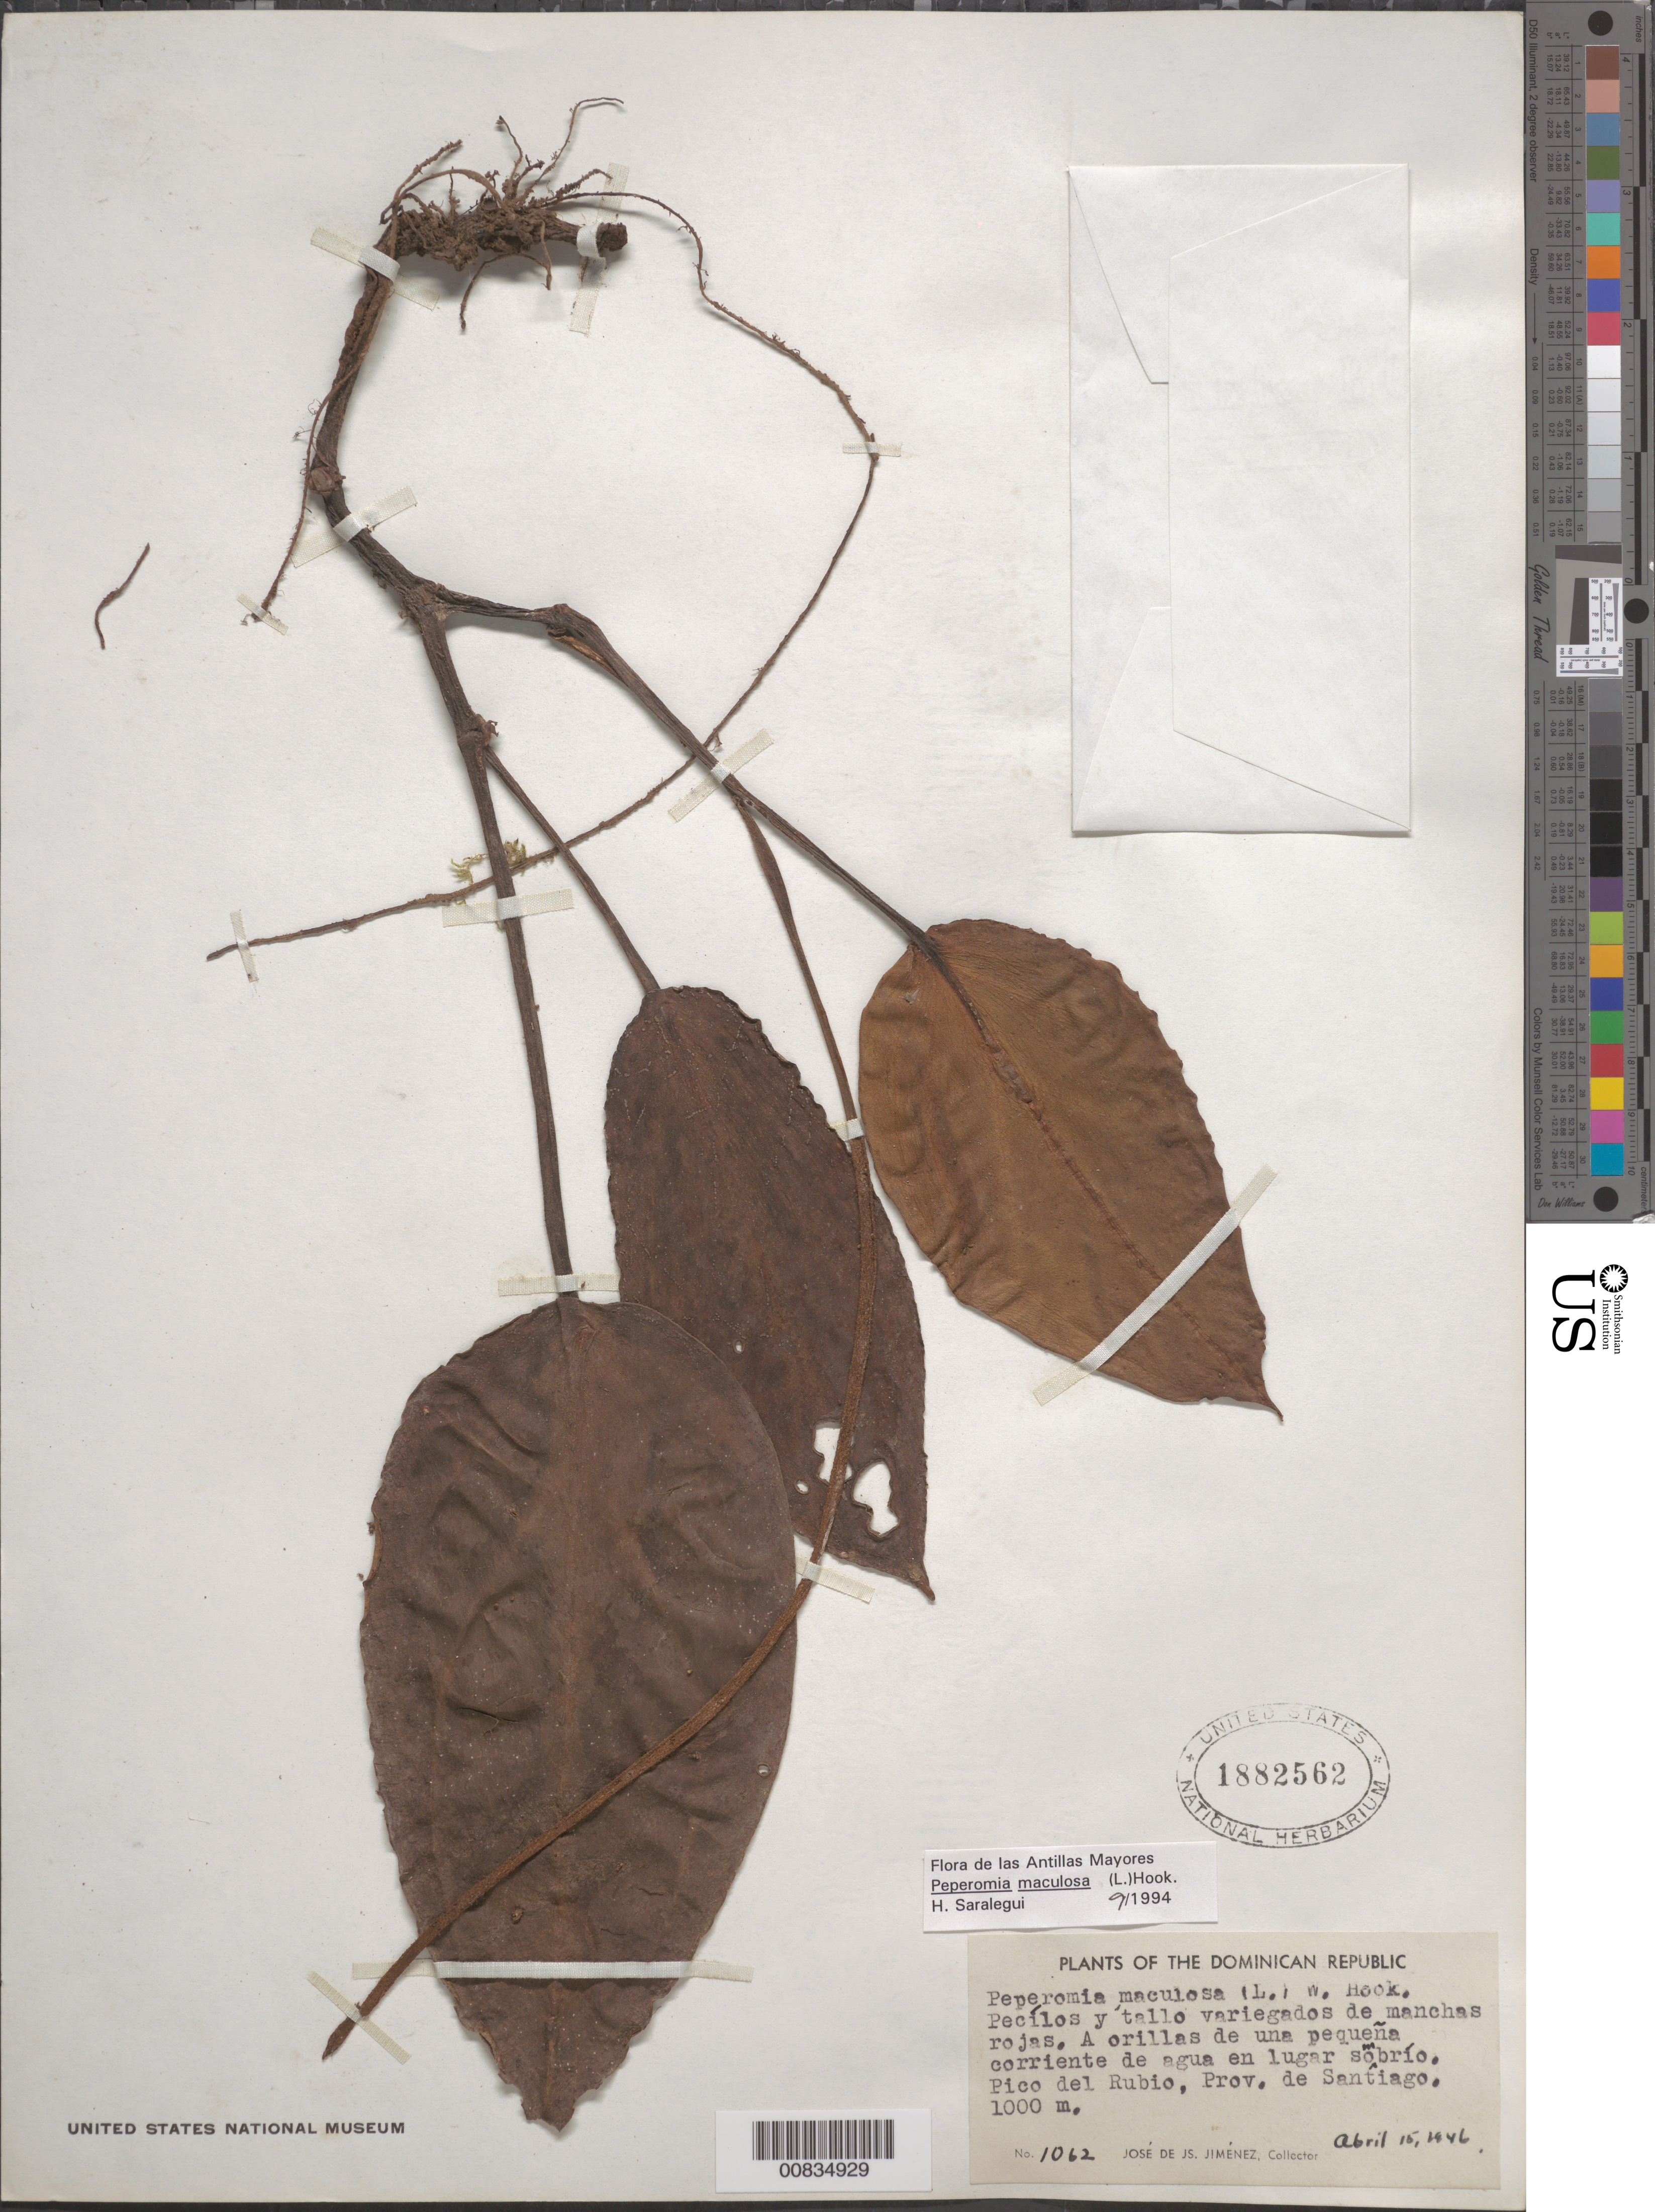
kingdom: Plantae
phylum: Tracheophyta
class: Magnoliopsida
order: Piperales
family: Piperaceae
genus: Peperomia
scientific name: Peperomia maculosa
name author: (L.) Hook.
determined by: Saralegui Boza, H., (HAJB), Jardin Botanico Nacional (Habana)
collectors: J. J. Jiménez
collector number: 1062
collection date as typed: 15 Apr 1946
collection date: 1946-04-15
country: Dominican Republic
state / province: Santiago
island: Hispaniola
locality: Pico del Rubio.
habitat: A orillas de una pequeña corriente de agua en lugar sombrío.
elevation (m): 1000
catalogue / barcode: US 1882562